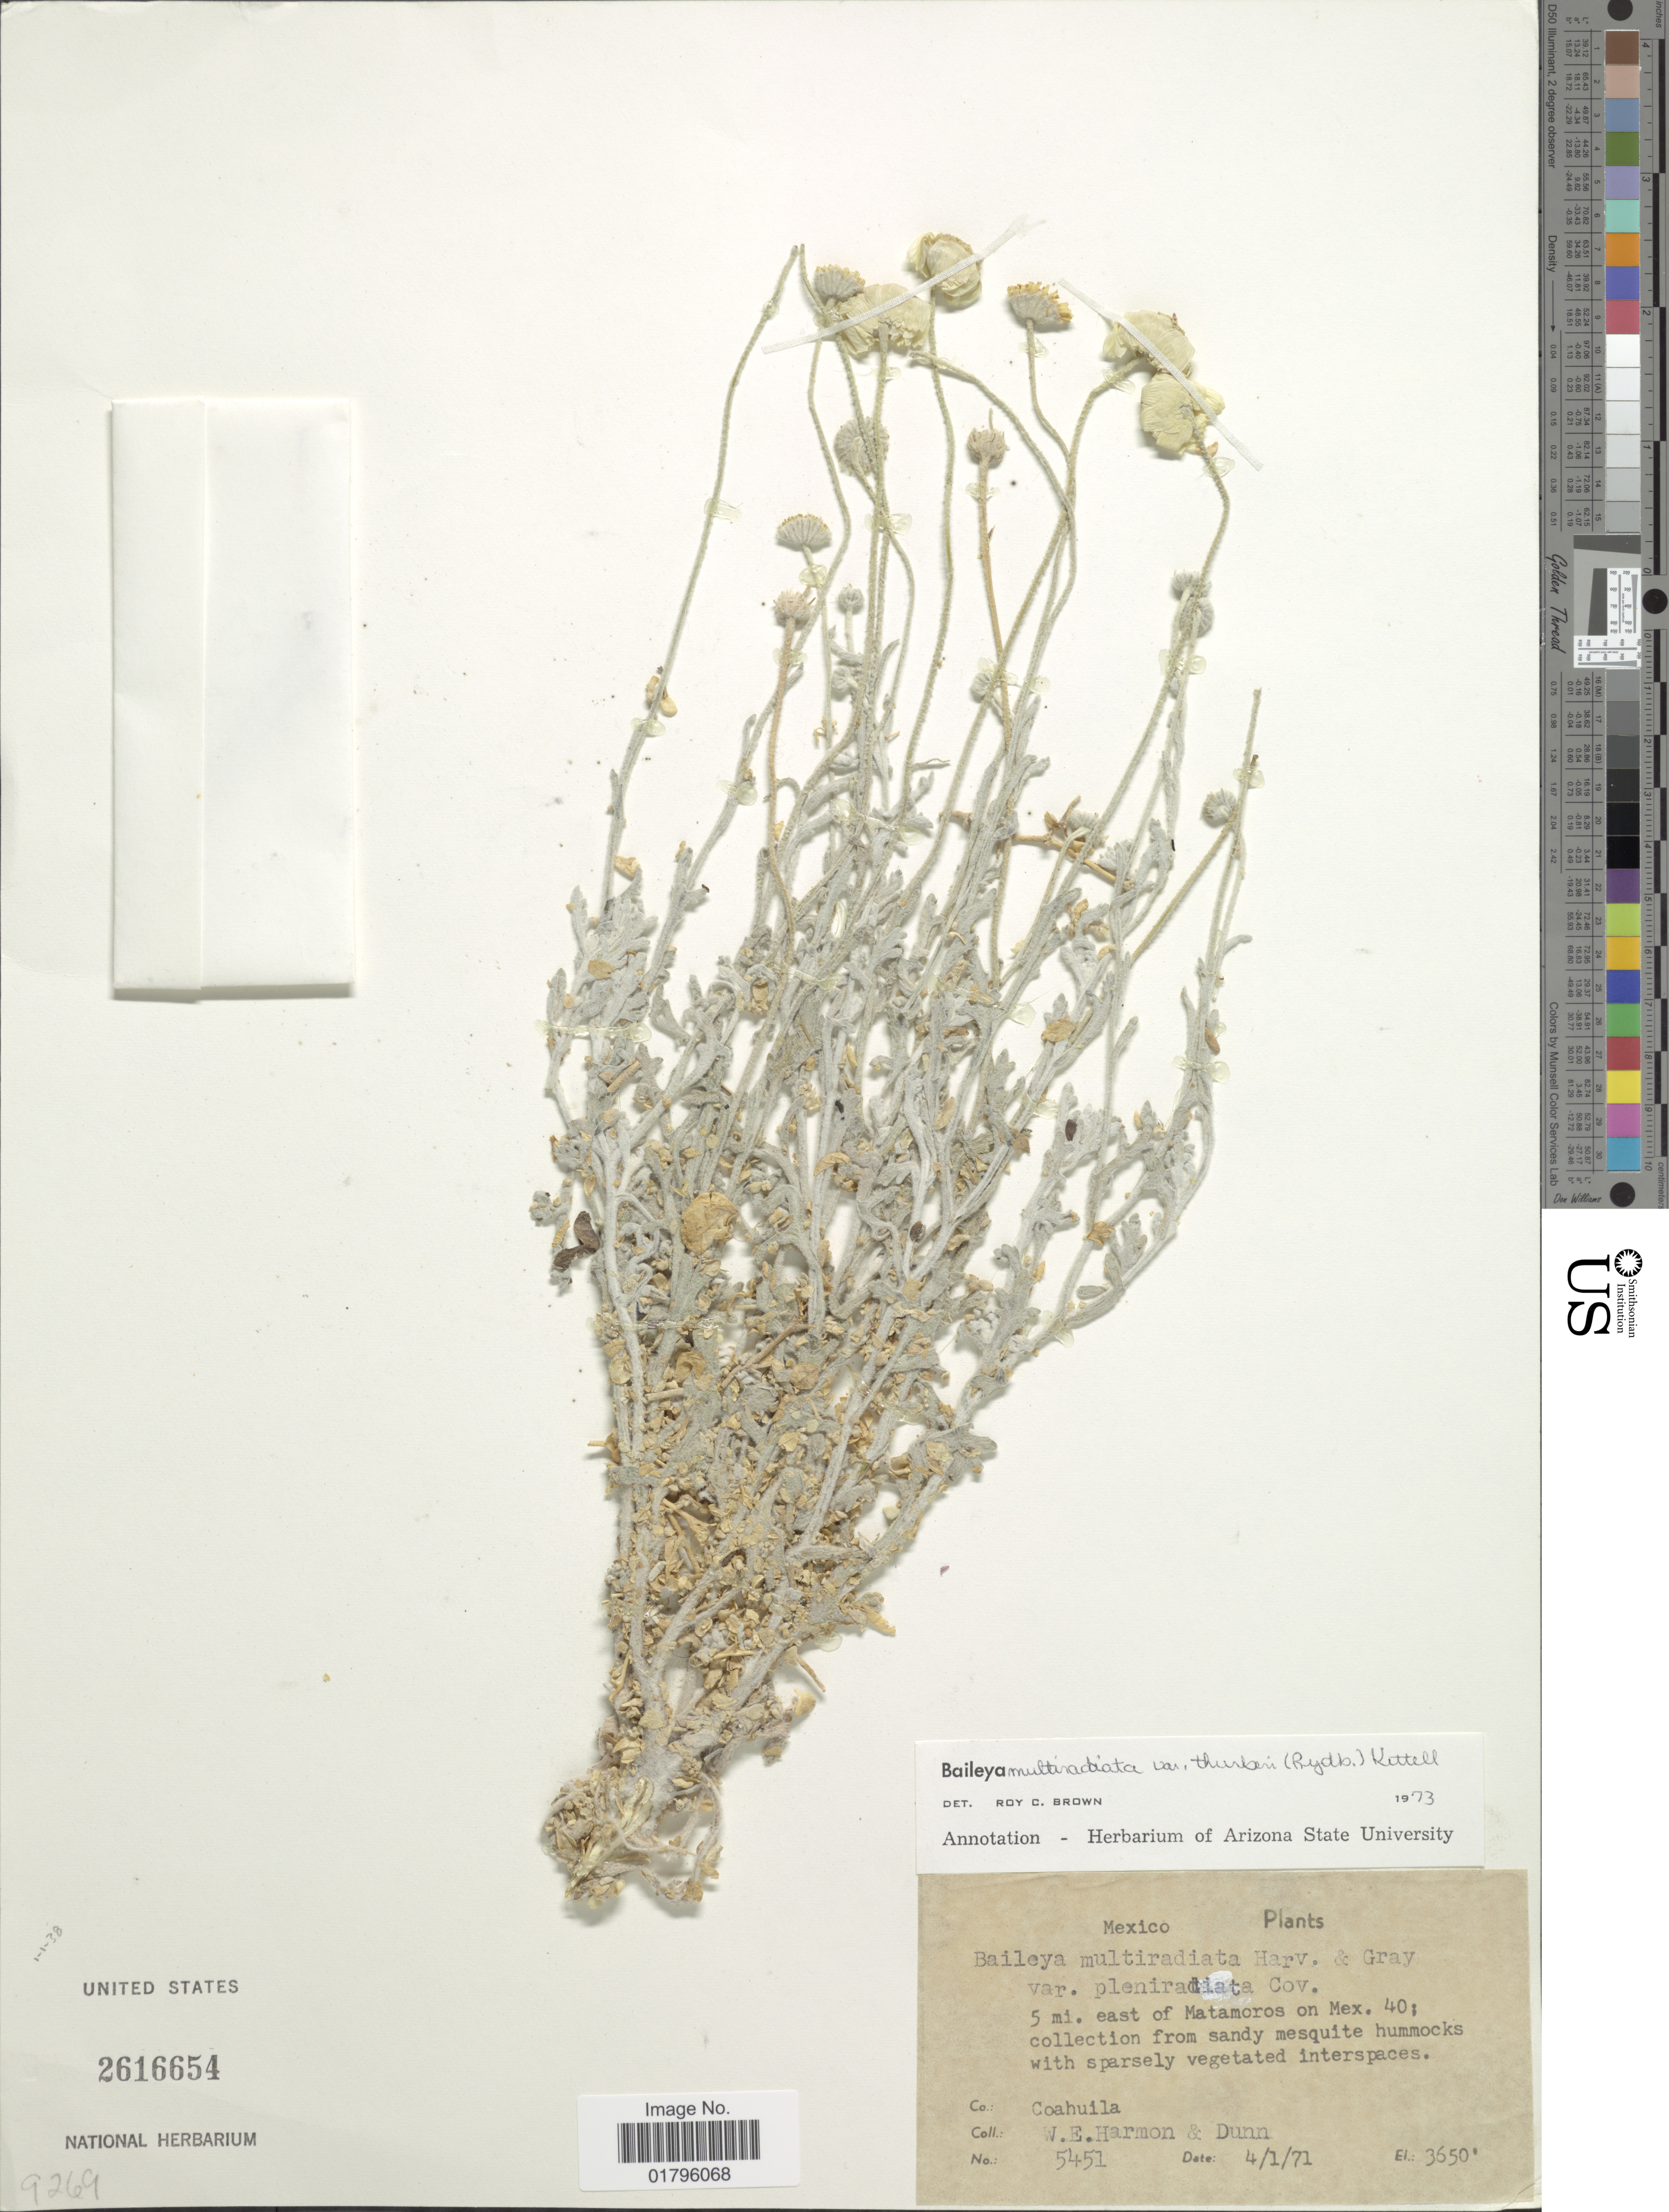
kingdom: Plantae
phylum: Tracheophyta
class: Magnoliopsida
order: Asterales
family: Asteraceae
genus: Baileya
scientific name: Baileya multiradiata var. thurberi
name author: (Rydb.) Kittell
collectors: W. E. Harmon & Dunn, --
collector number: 5451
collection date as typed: Transcribed d/m/y: 4/1/71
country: Mexico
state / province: Coahuila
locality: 5 mi. east of Matamoros on Mex. 40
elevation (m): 1113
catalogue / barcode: US 2616654